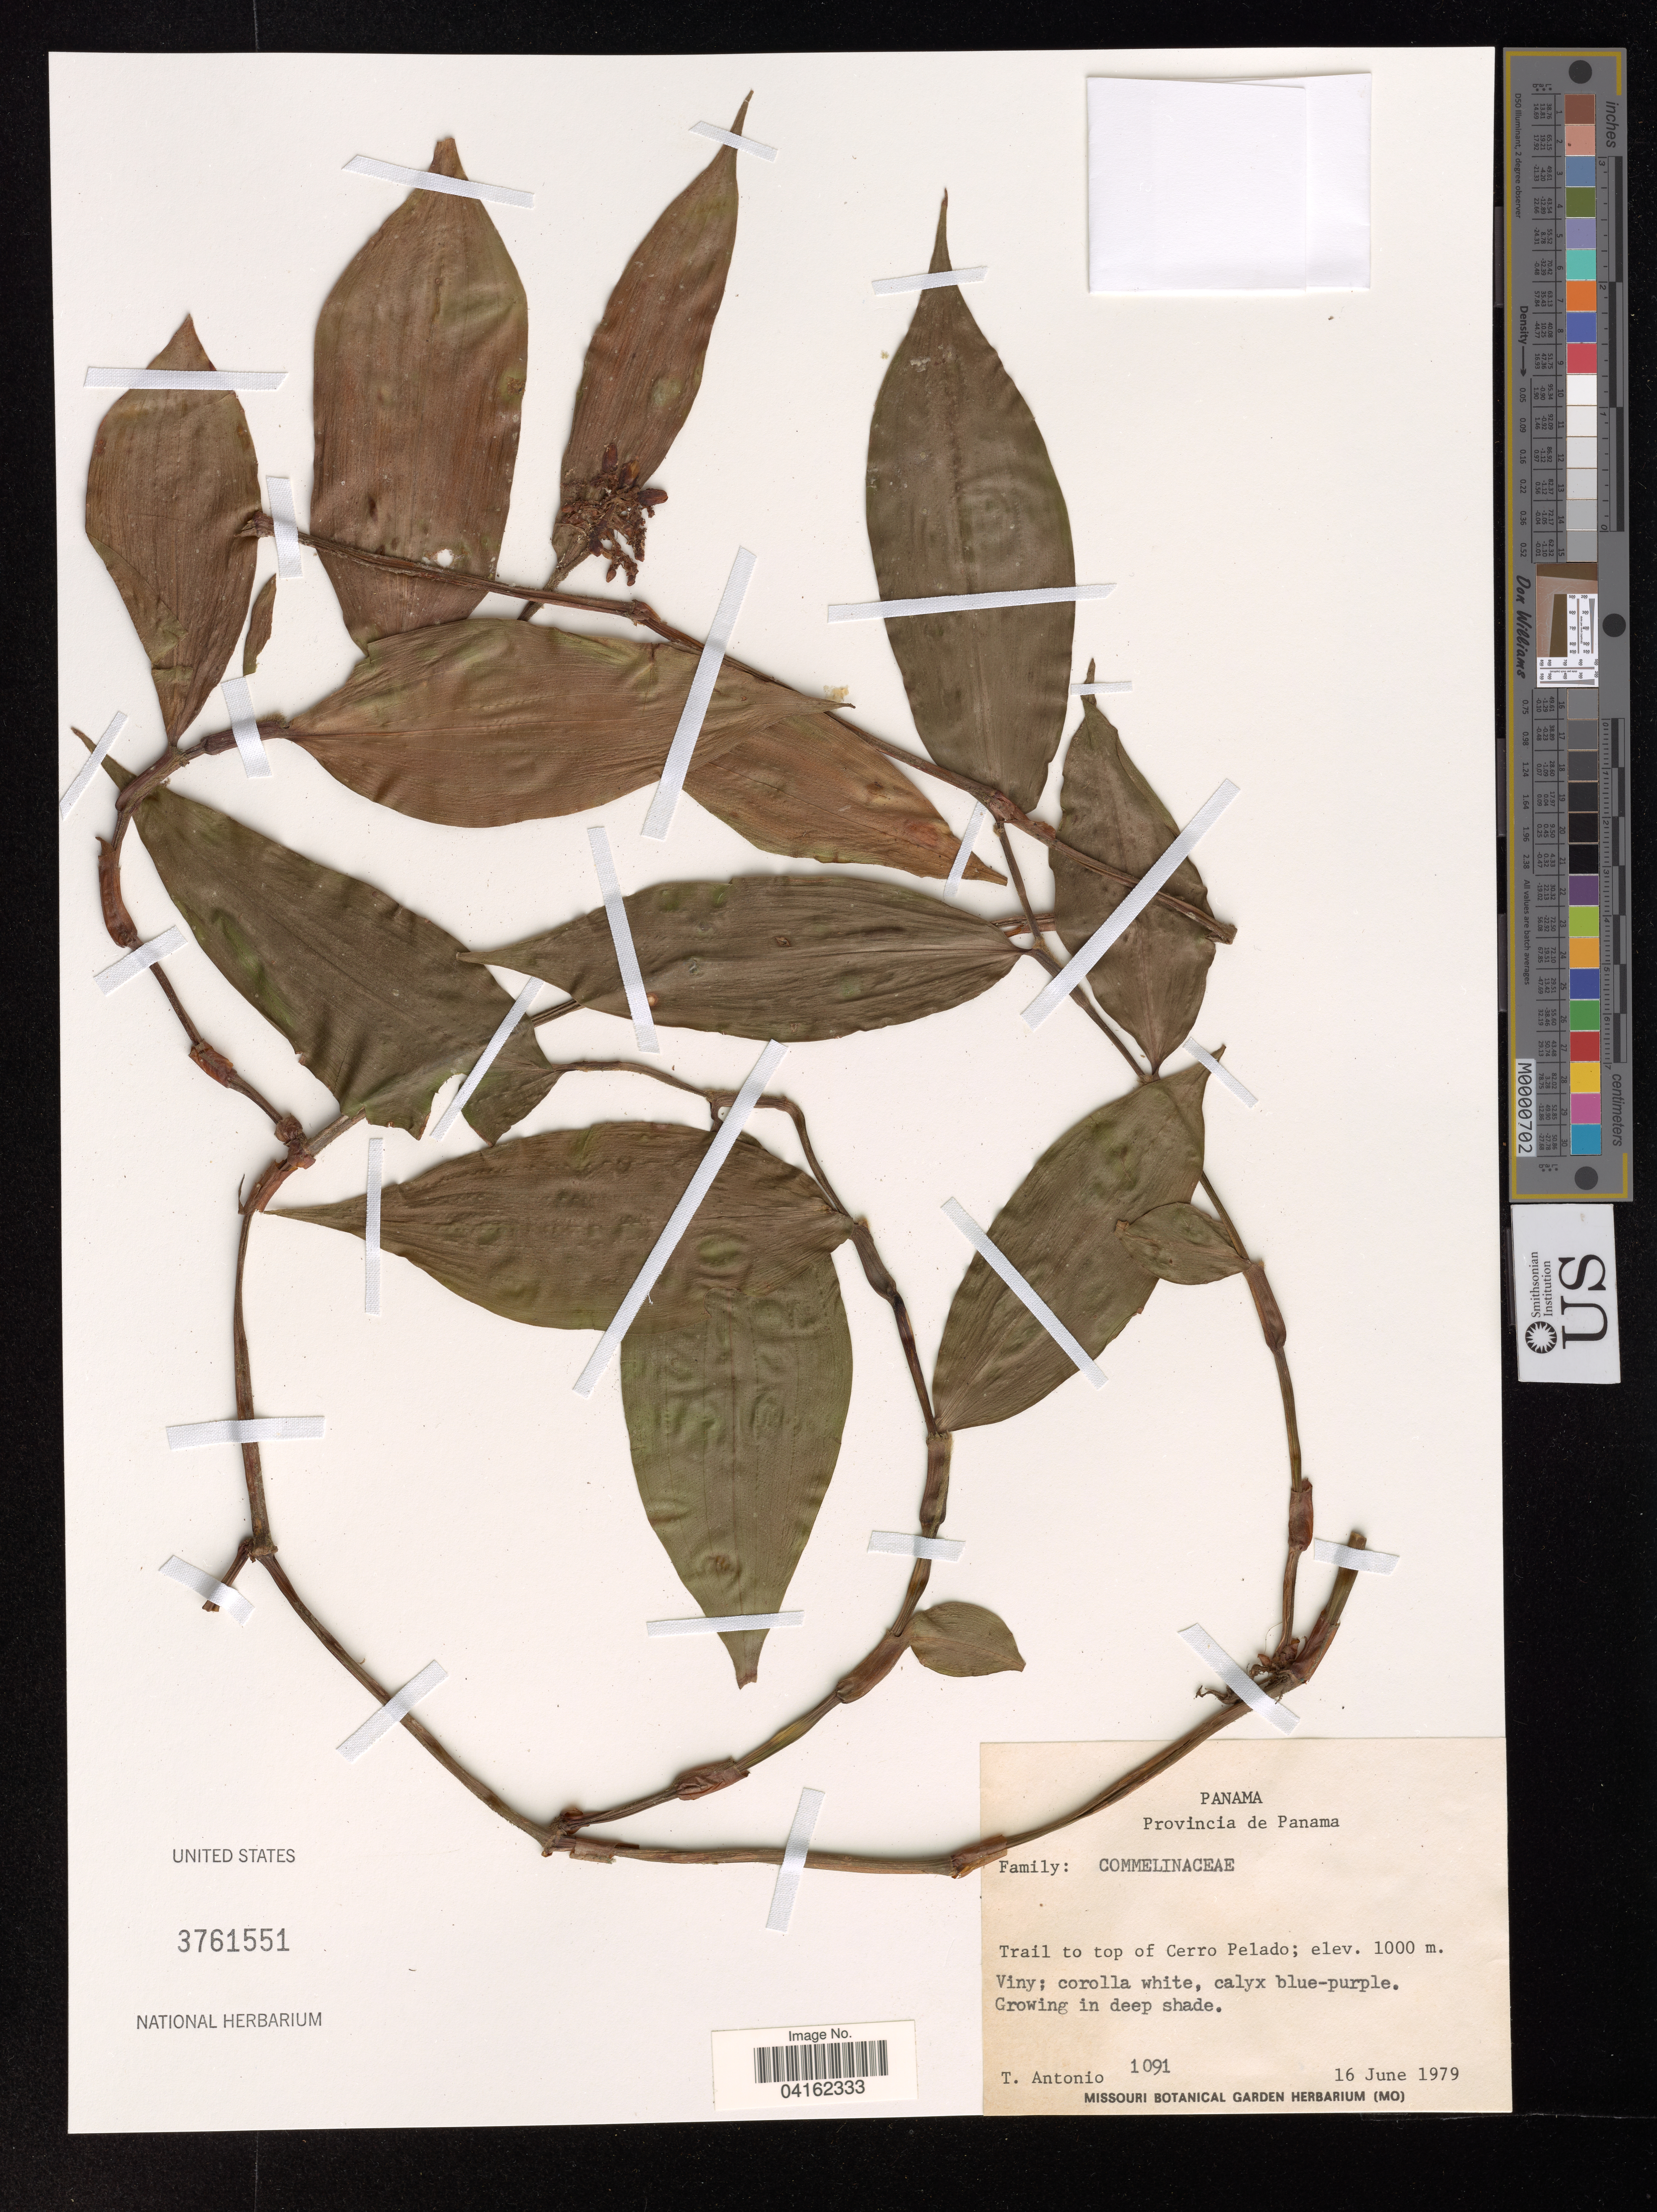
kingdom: Plantae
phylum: Tracheophyta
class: Liliopsida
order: Commelinales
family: Commelinaceae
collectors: T. Antonio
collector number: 1901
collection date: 1979-06-16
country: Panama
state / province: Panamá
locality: Trail to top of Cerro Pelado.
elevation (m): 1000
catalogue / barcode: US 3761551